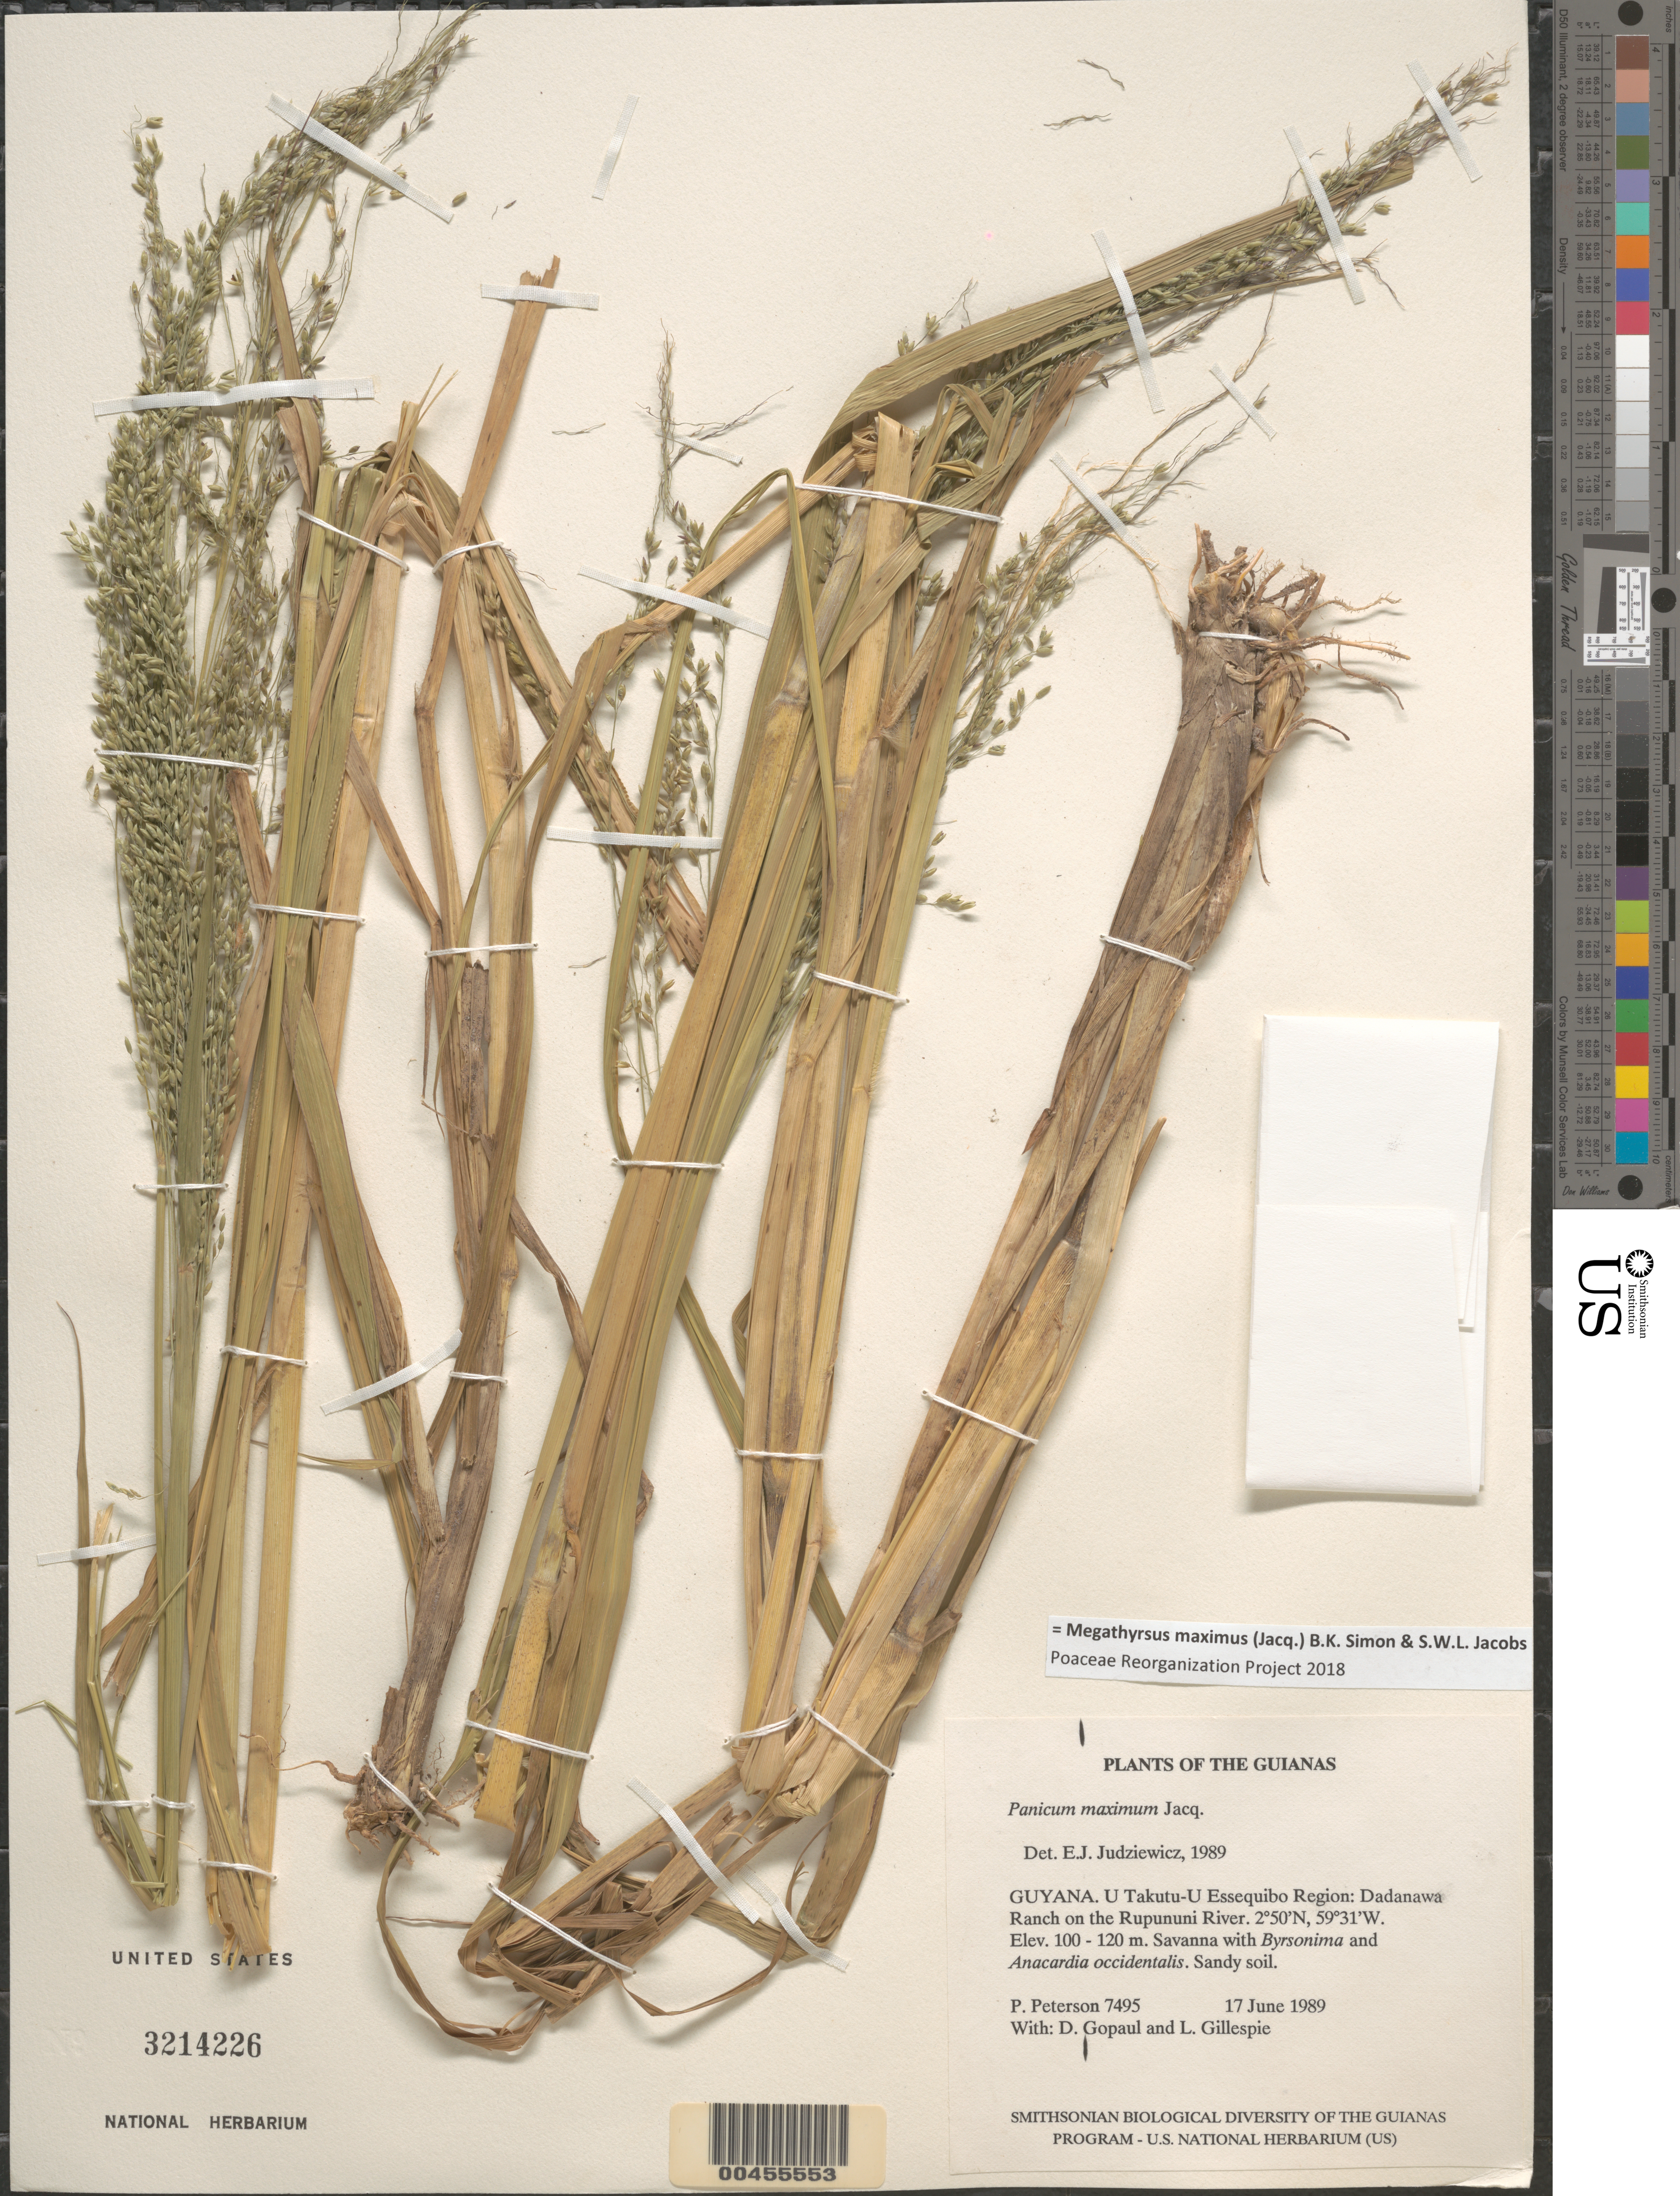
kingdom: Plantae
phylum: Tracheophyta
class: Liliopsida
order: Poales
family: Poaceae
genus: Panicum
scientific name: Panicum maximum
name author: Jacq.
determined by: Judziewicz, E. J.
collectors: P. M. Peterson, D. Gopaul & L. J. Gillespie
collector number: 7495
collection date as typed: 17 June 1989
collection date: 1989-06-17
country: Guyana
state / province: U. Takutu-U. Essequibo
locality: Dadanawa Ranch on the Rupununi River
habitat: Savanna with Byrsonima and Anacardium occidentale. Sandy soil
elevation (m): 100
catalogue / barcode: US 3214226